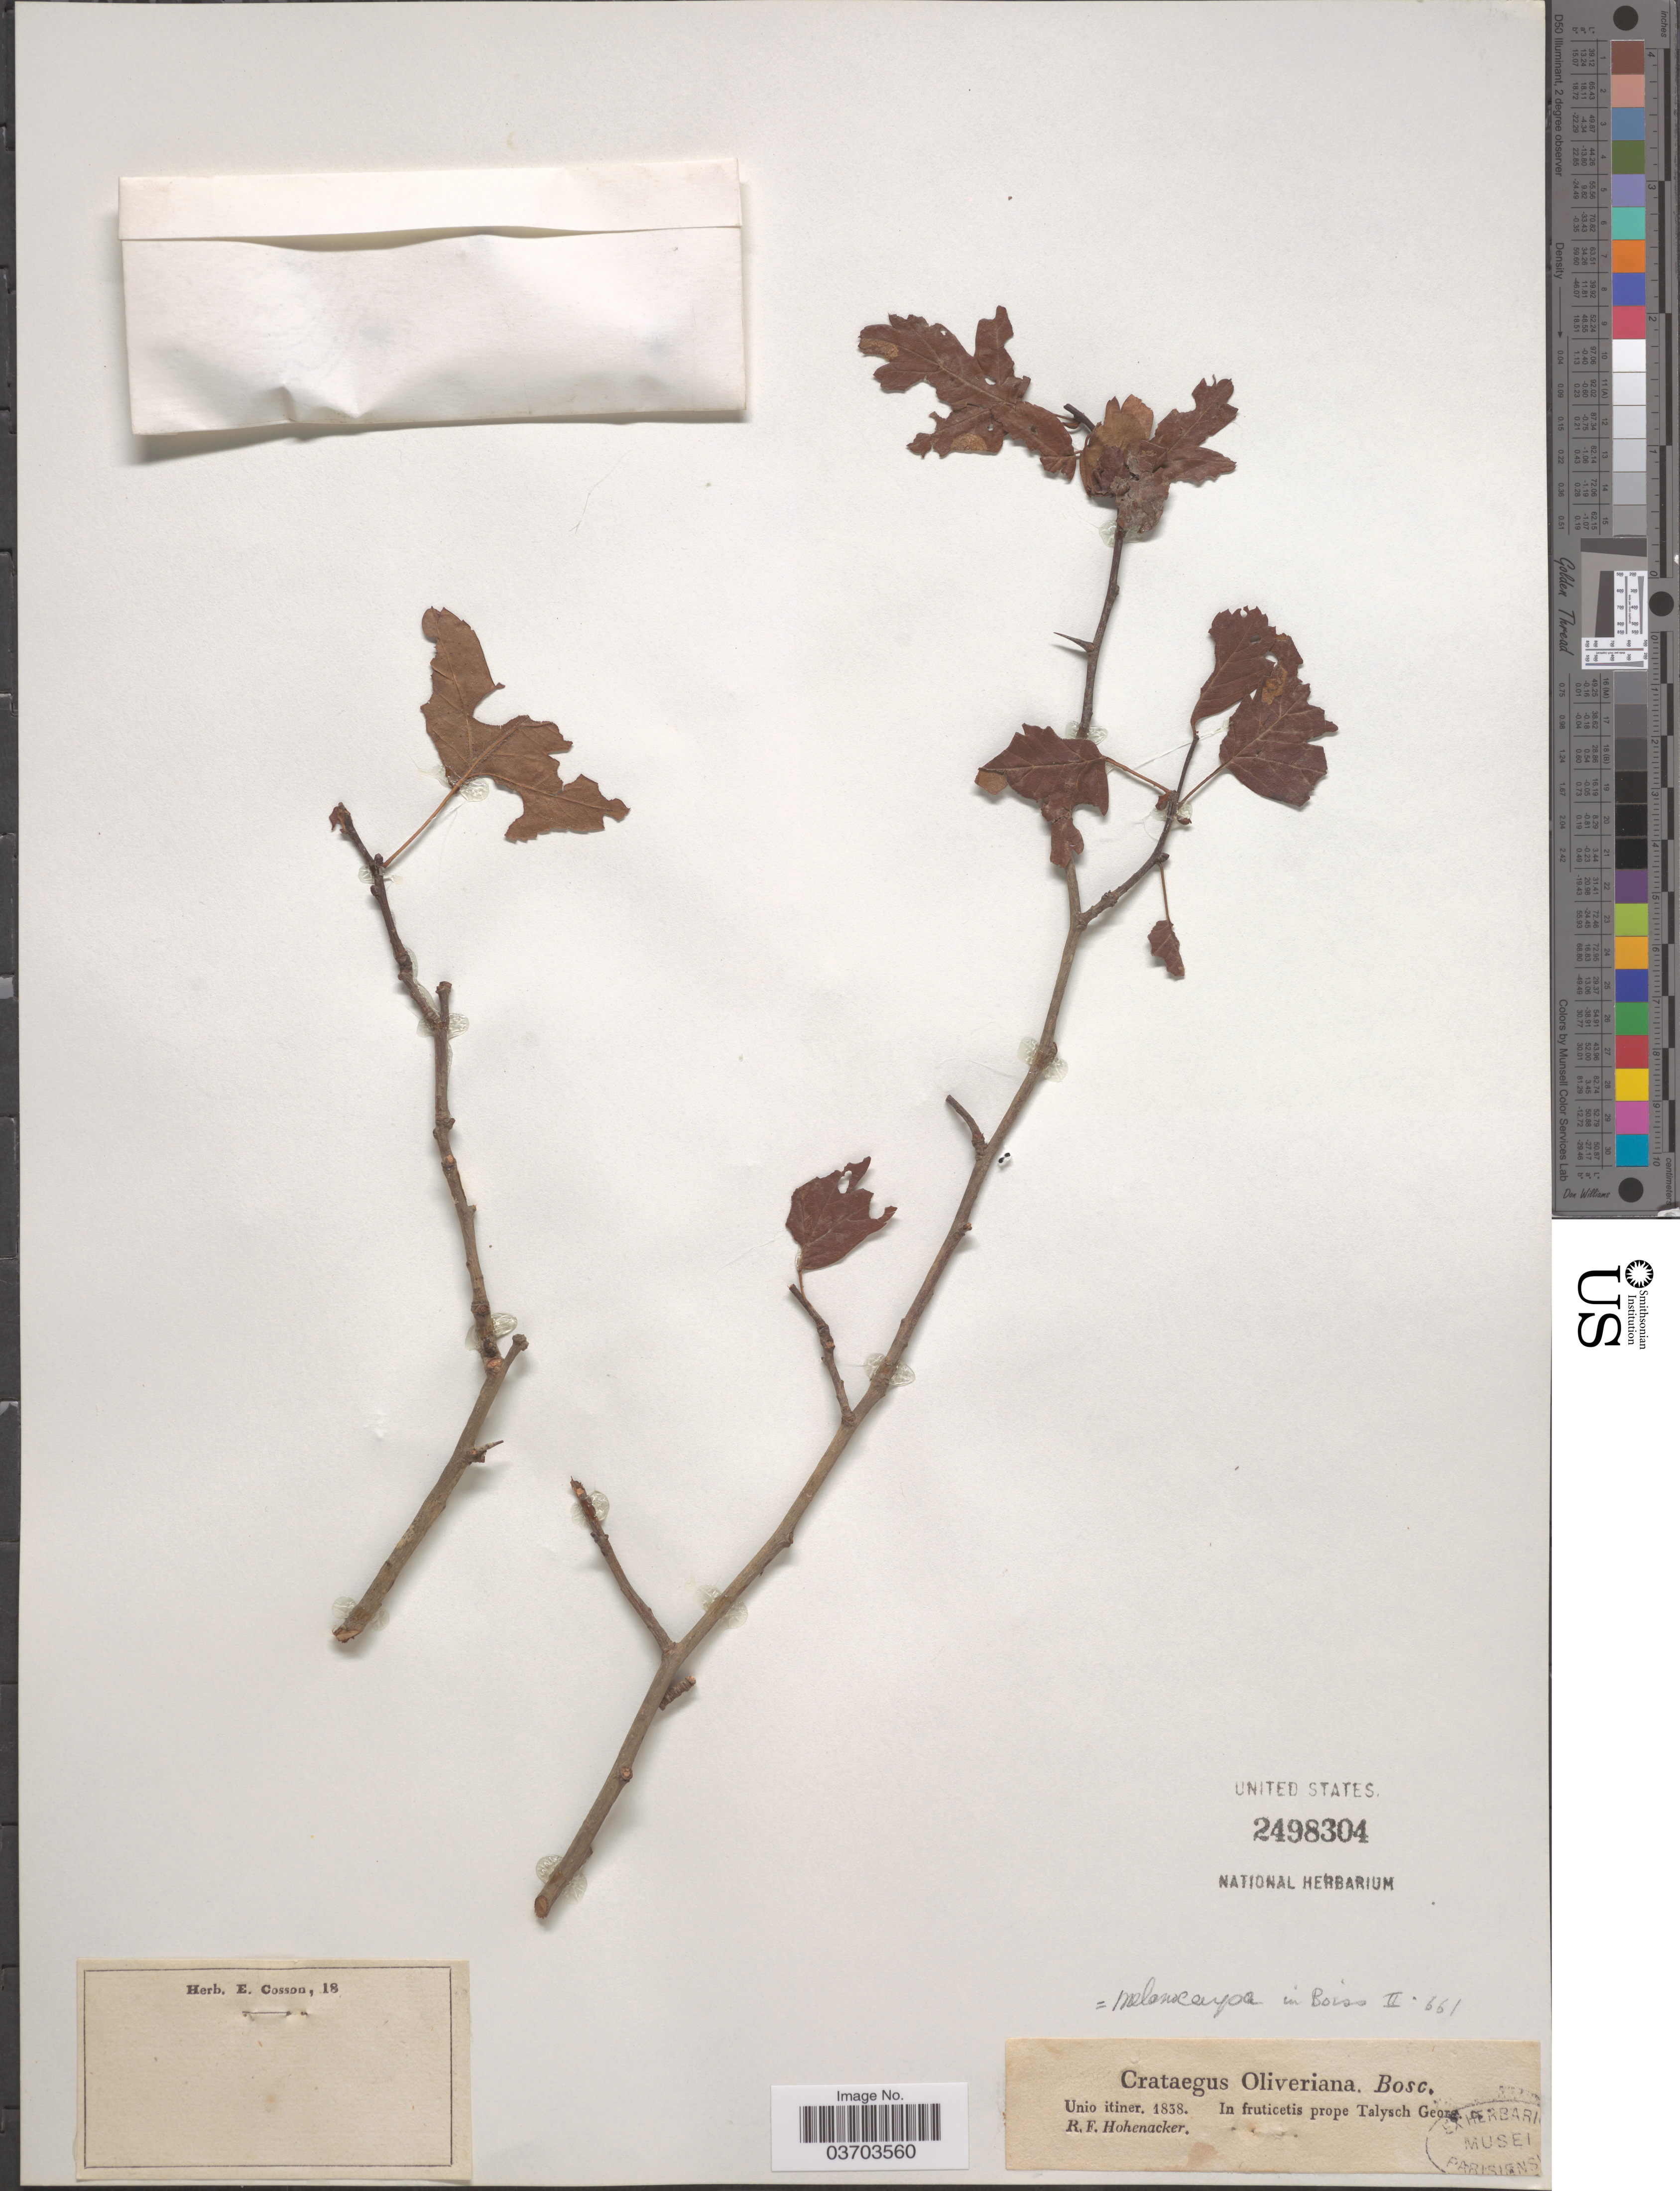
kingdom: Plantae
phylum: Tracheophyta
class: Magnoliopsida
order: Rosales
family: Rosaceae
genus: Crataegus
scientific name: Crataegus pentagyna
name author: (Willd. ex) Waldst. & Kit.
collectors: R. F. Hohenacker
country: Georgia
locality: In fruticetis prope Talysch Georg.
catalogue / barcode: US 2498304